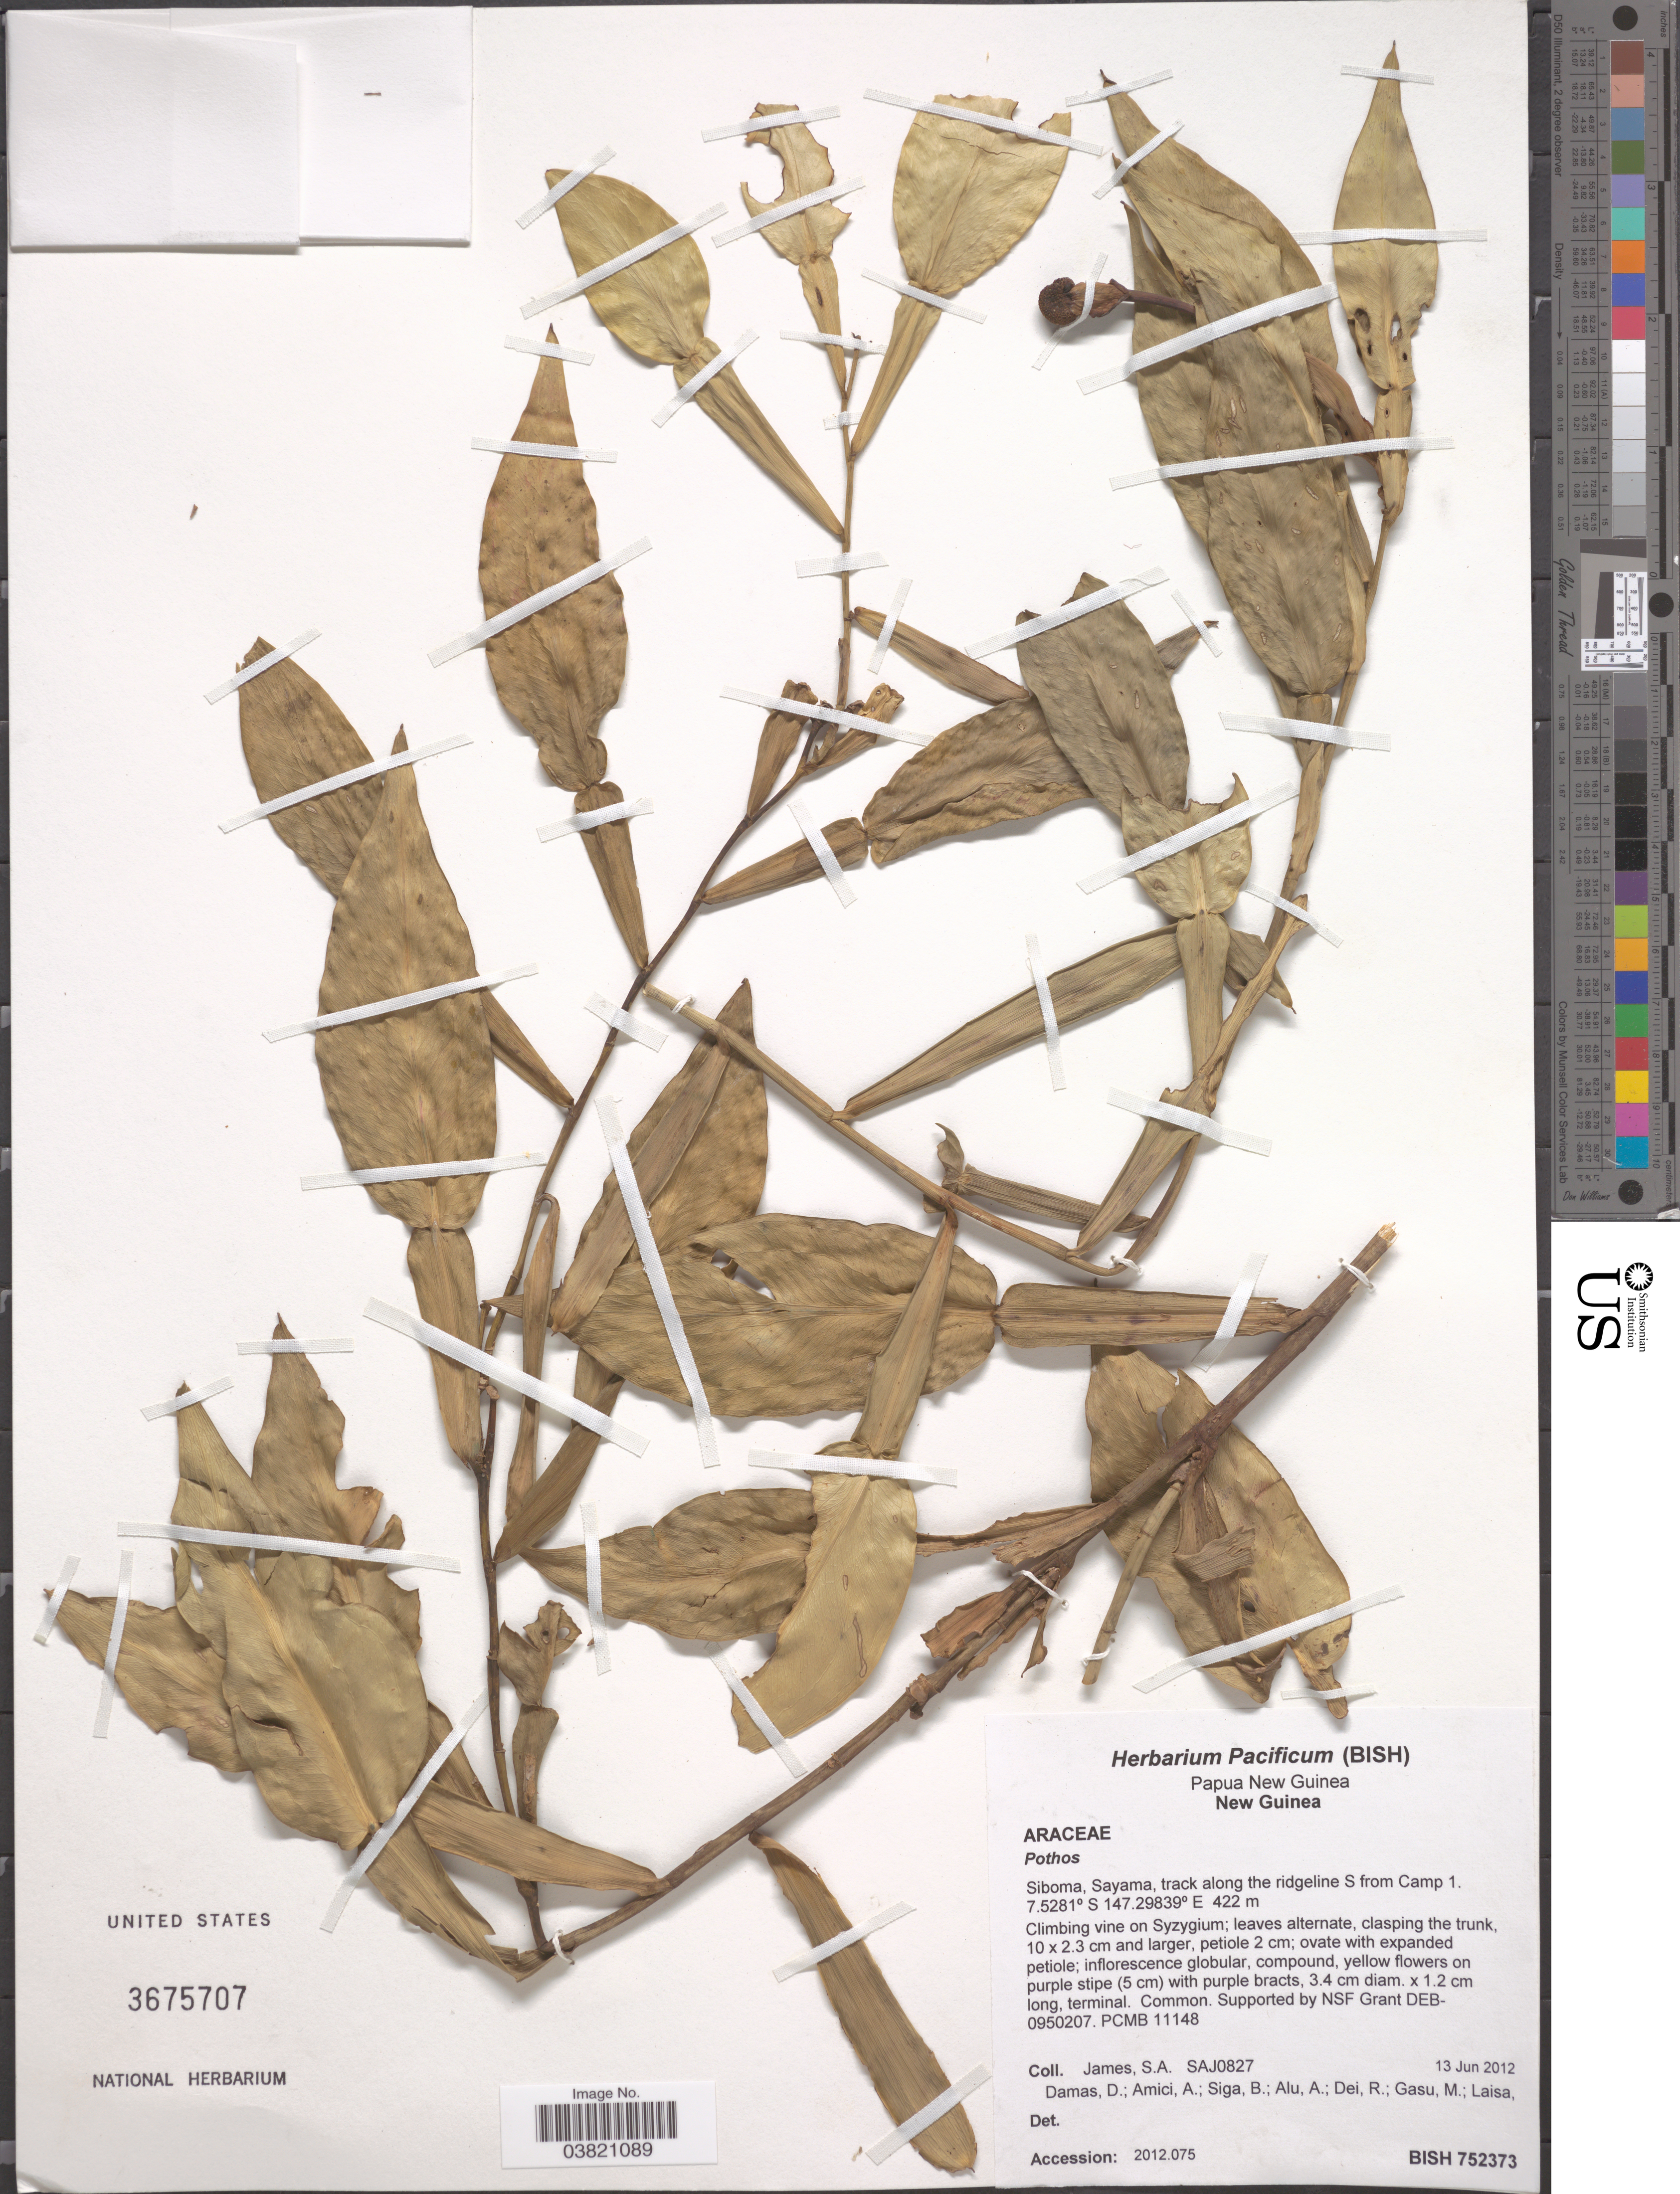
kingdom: Plantae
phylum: Tracheophyta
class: Liliopsida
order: Alismatales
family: Araceae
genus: Pothos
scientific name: Pothos sp.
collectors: S. James, D. Damas, A. Amici, B. Siga & et al.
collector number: SAJ0827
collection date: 2012-06-13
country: Papua New Guinea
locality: New Guinea. Siboma, Sayama, track along the ridgeline S from Camp 1.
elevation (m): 422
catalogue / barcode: US 3675707